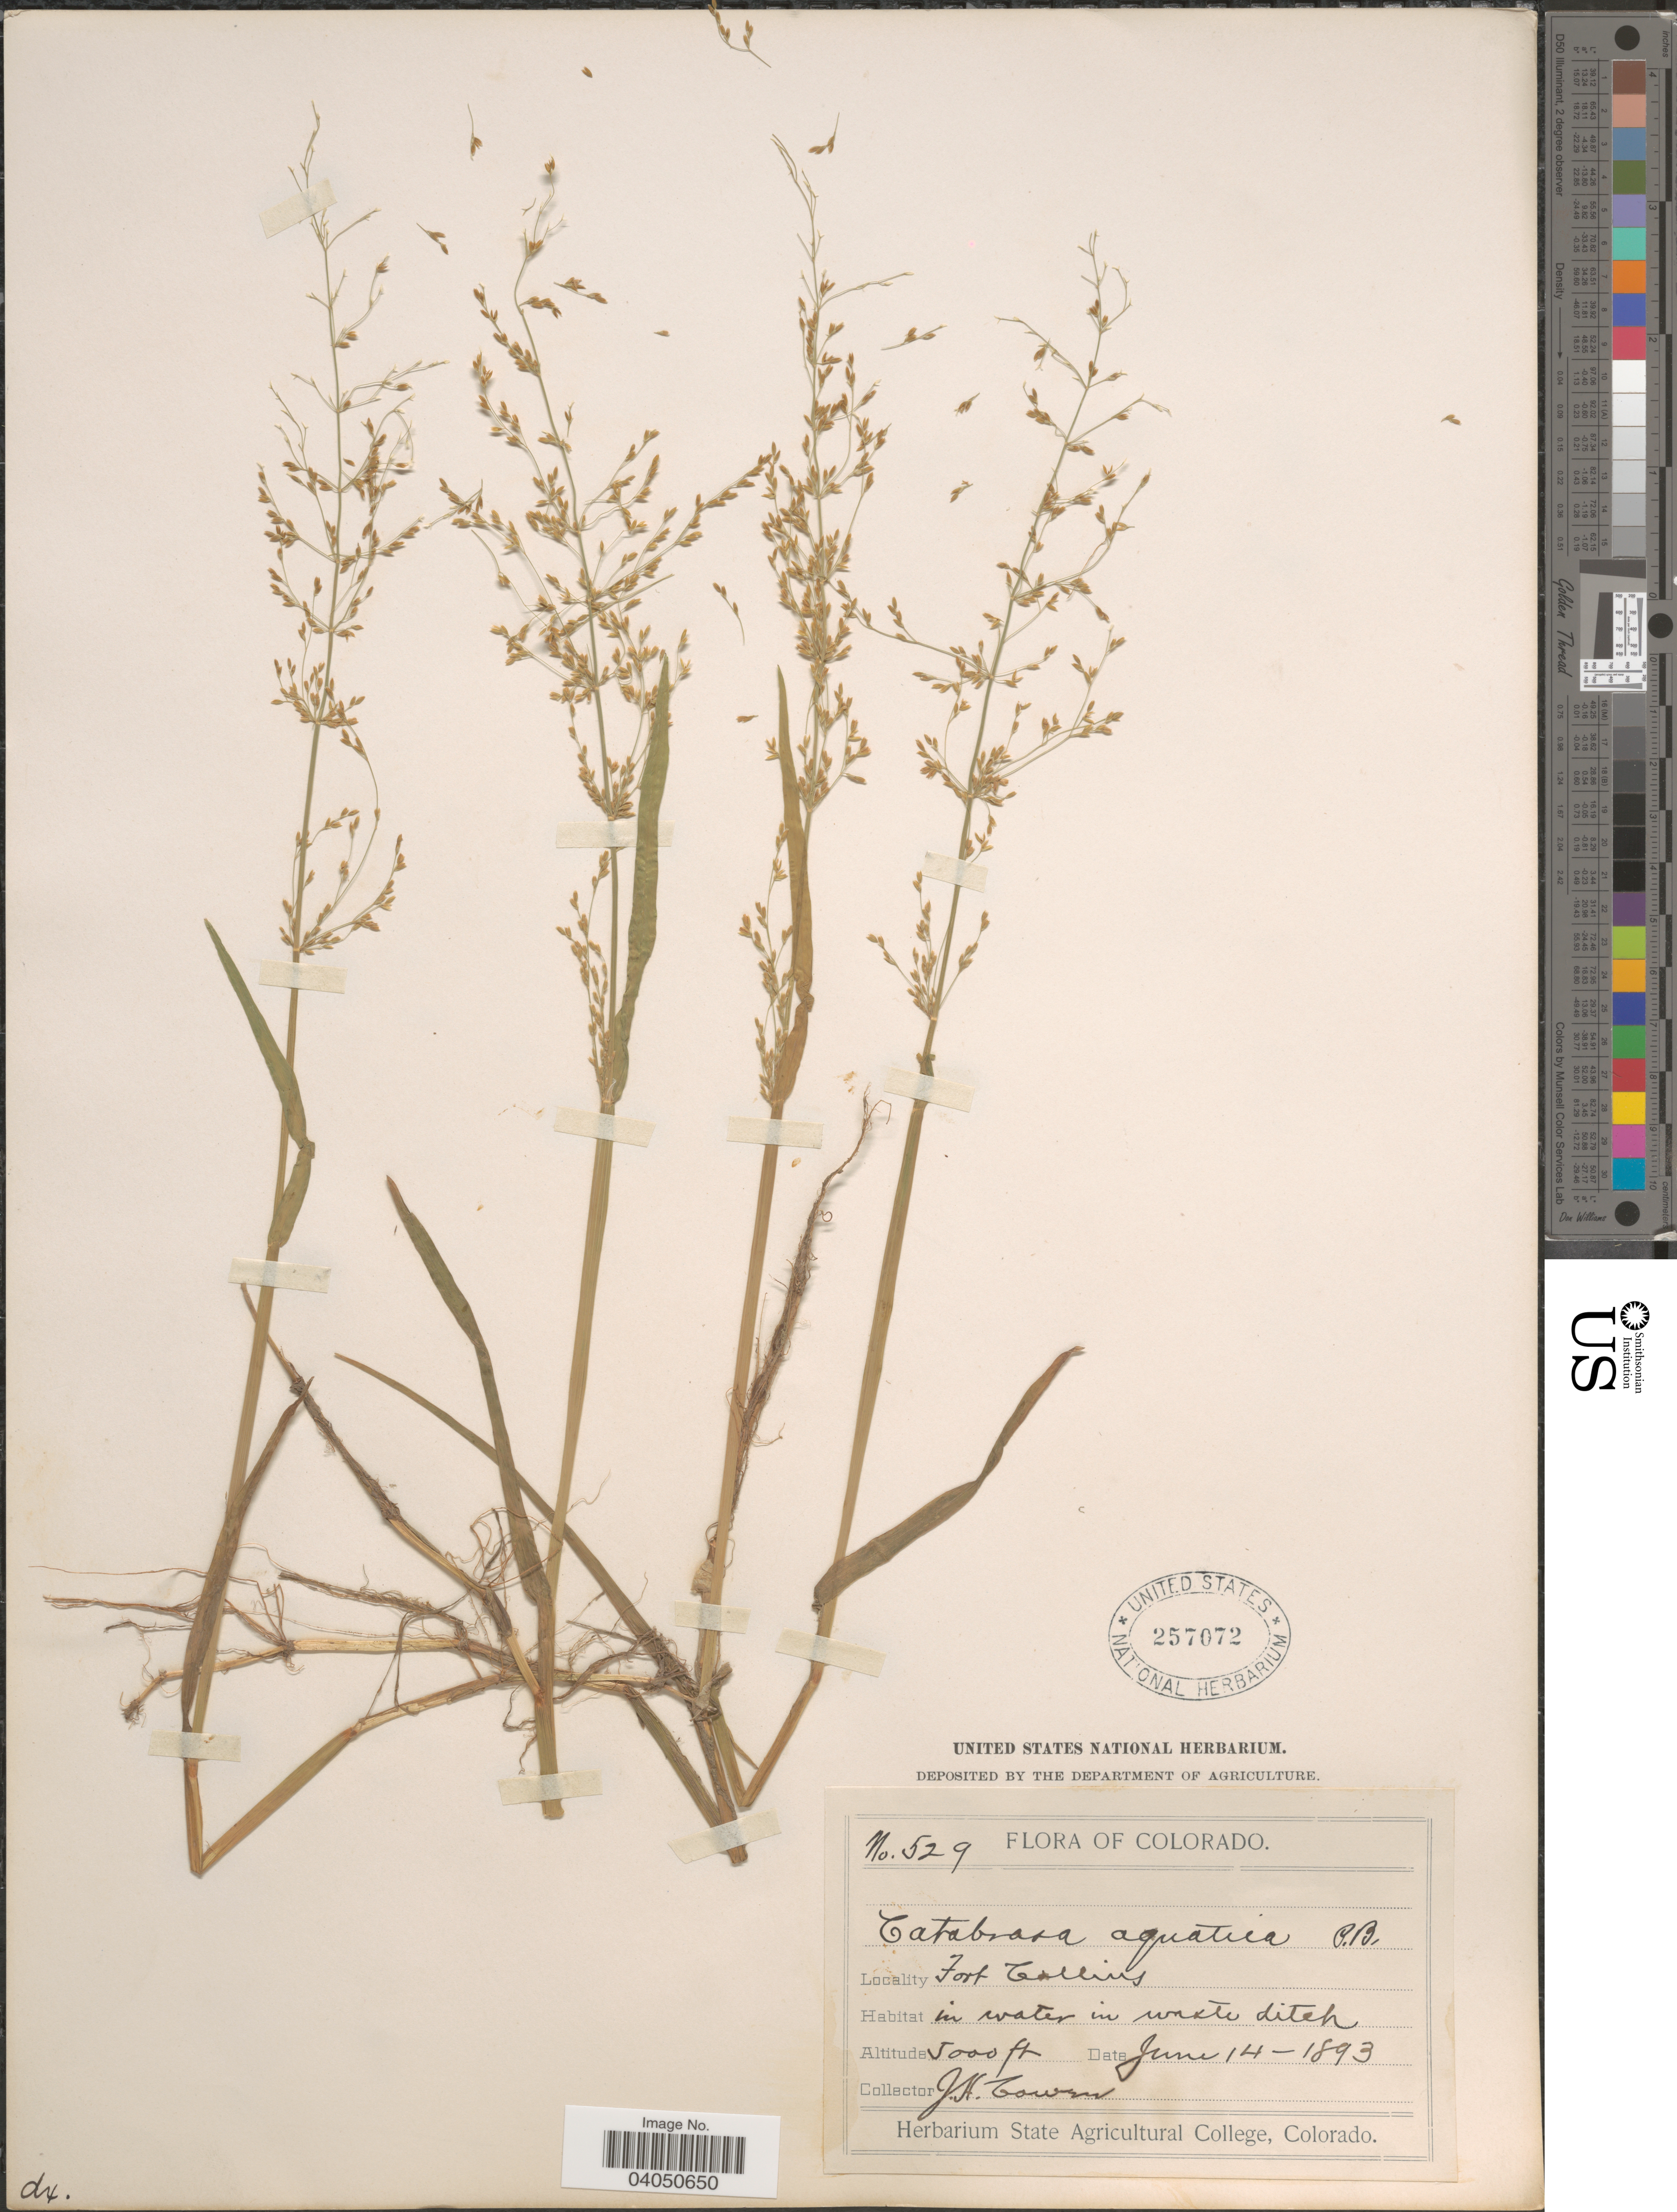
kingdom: Plantae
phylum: Tracheophyta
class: Liliopsida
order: Poales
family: Poaceae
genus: Catabrosa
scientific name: Catabrosa aquatica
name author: (L.) P. Beauv.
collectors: J. H. Cowen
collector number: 529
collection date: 1893-06-14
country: United States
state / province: Colorado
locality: Fort Collins.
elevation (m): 1524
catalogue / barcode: US 257072